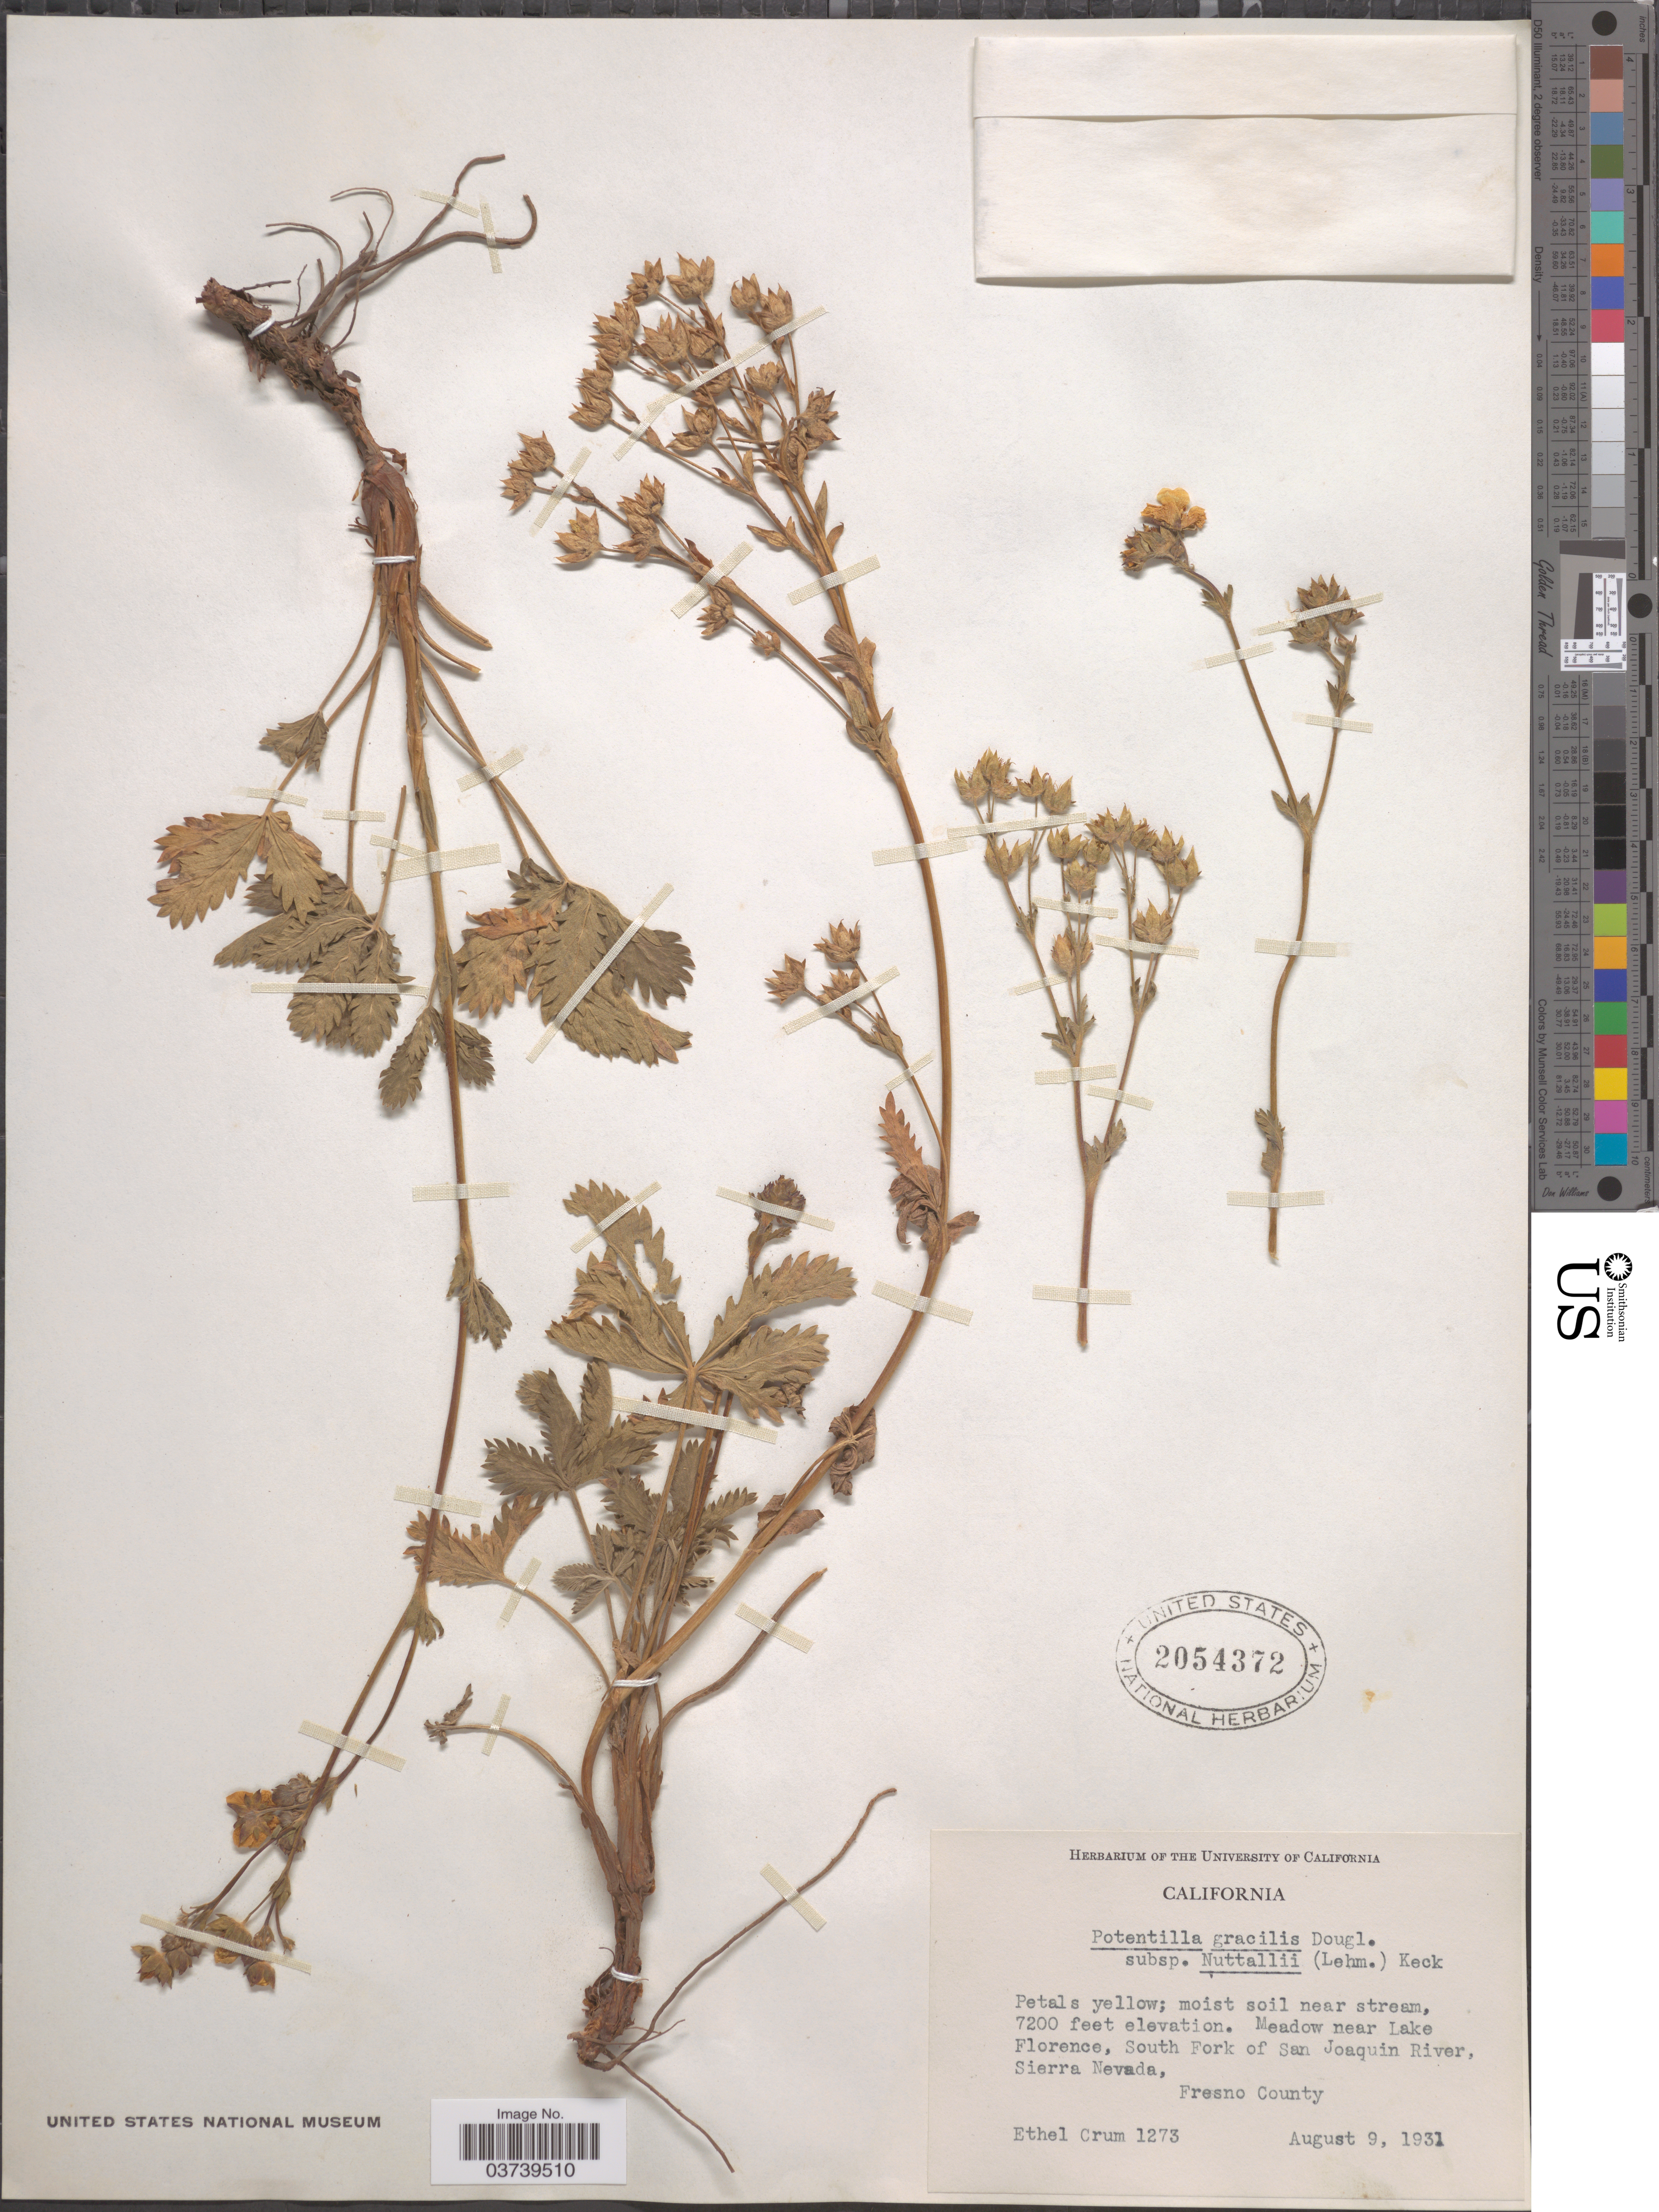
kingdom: Plantae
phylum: Tracheophyta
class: Magnoliopsida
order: Rosales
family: Rosaceae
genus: Potentilla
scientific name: Potentilla gracilis var. fastigiata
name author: (Nutt.) S. Watson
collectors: E. K. Crum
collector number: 1273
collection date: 1931-08-09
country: United States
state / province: California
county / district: Fresno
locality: Meadow near Lake Florence, South Fork of San Joaquin River, Sierra Nevada, Fresno County.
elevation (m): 2195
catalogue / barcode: US 2054372